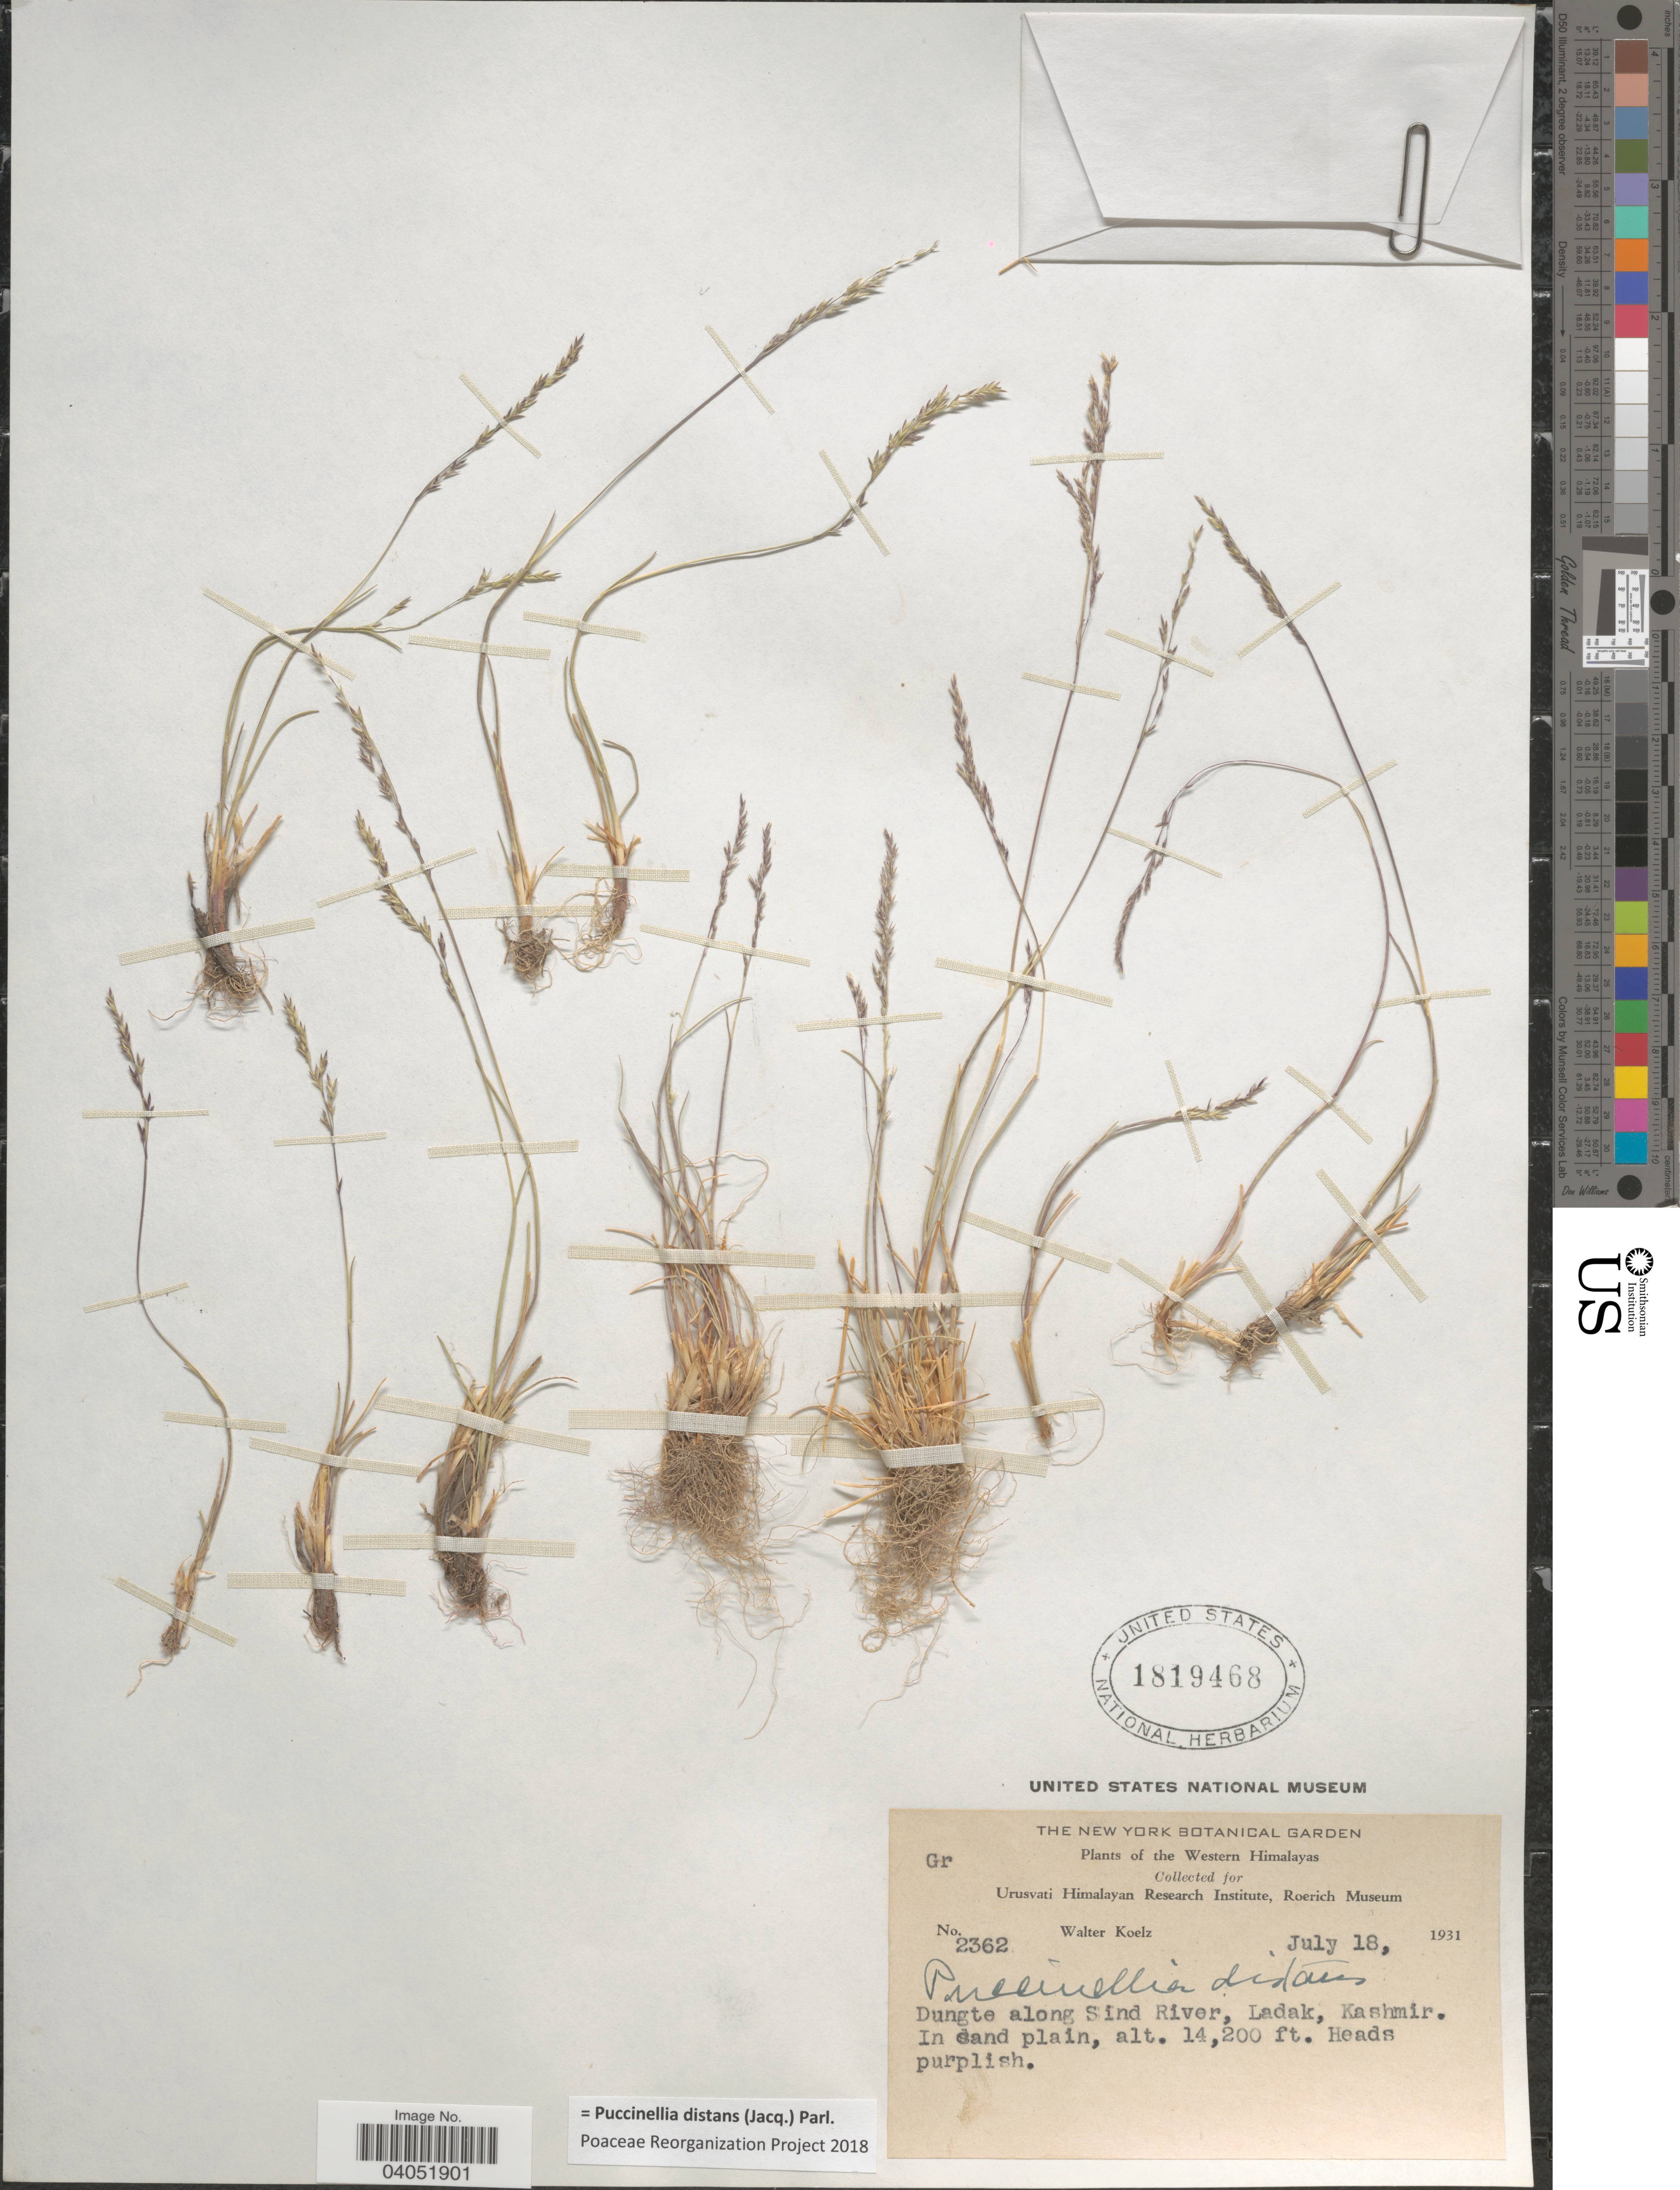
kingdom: Plantae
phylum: Tracheophyta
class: Liliopsida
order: Poales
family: Poaceae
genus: Puccinellia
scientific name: Puccinellia distans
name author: (Jacq.) Parl.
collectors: W. N. Koelz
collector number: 2362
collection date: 1931-07-18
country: India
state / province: Ladakh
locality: The Western Himalayas. Dungte along Sind River, Ladak, Kashmir.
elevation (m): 4328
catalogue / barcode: US 1819468